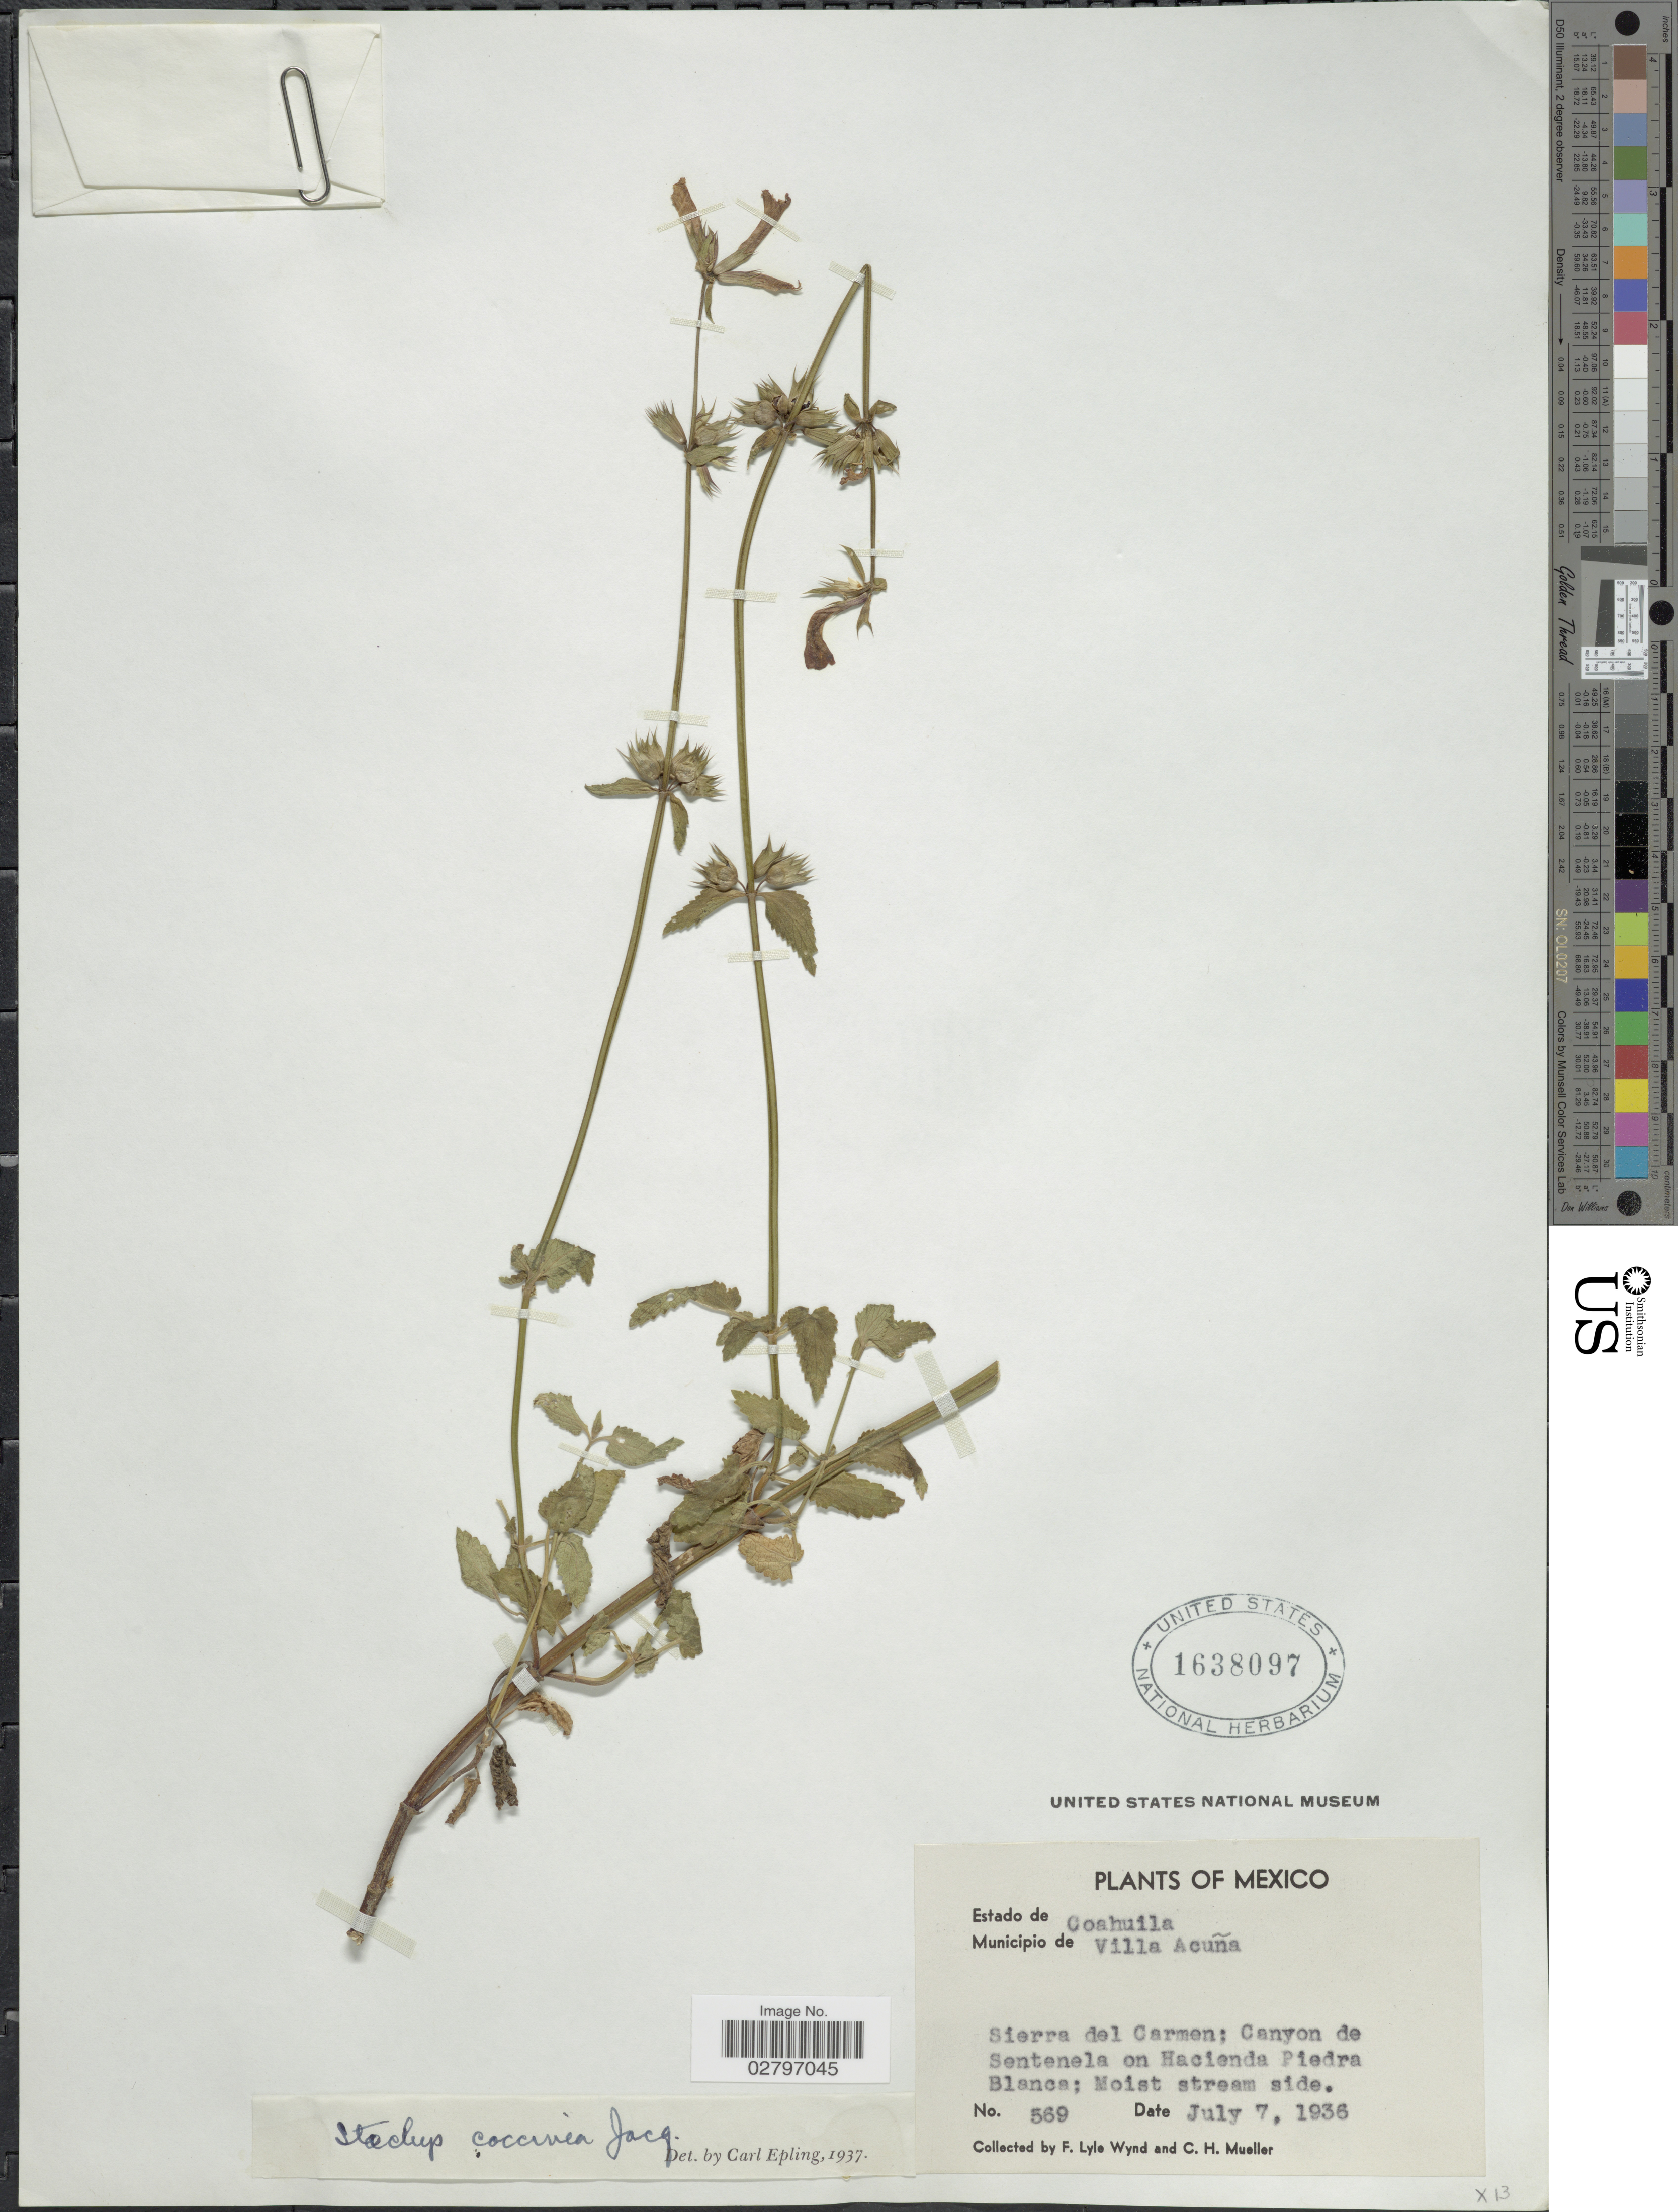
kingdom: Plantae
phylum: Tracheophyta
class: Magnoliopsida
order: Lamiales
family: Lamiaceae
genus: Stachys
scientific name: Stachys coccinea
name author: Ortega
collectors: F. L. Wynd & C. H. Mueller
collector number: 569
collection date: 1936-07-07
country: Mexico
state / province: Coahuila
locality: Estado de Coahuila, Municipio de Villa Acuña, Sierra del Carmen; Canyon de Sentenela on Hacienda Piedra Blanca.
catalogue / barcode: US 1638097